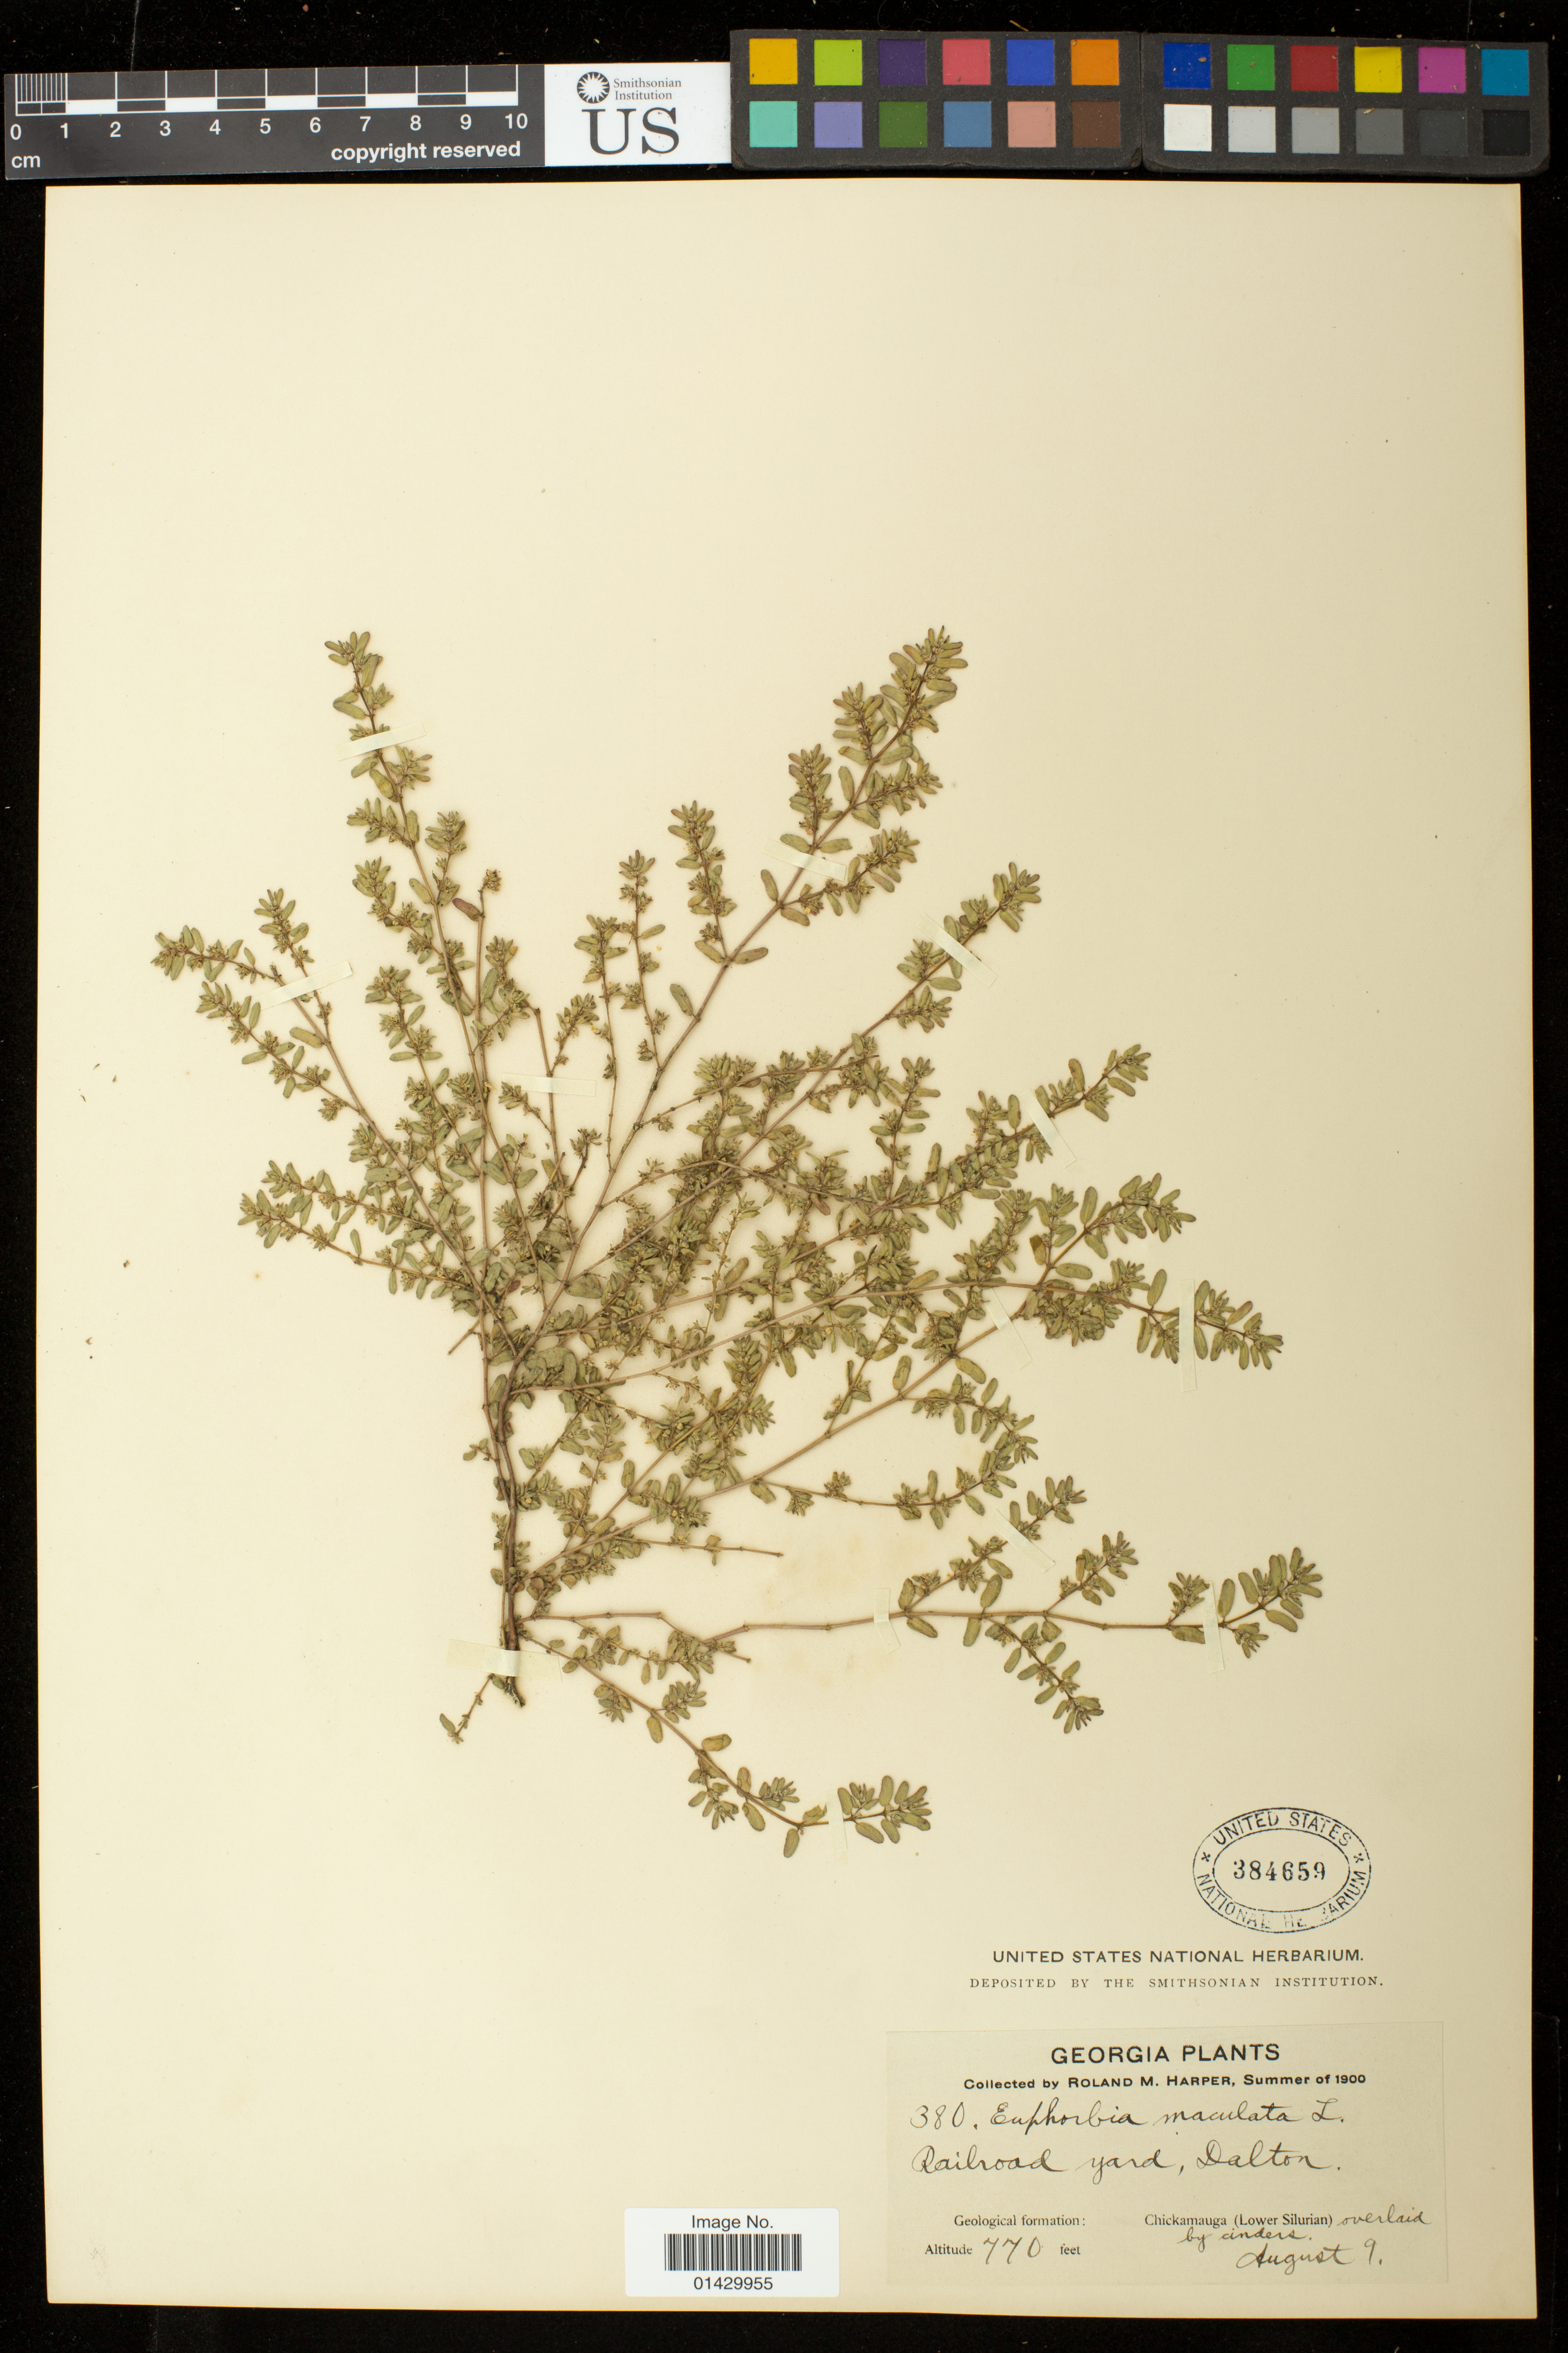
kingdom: Plantae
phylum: Tracheophyta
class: Magnoliopsida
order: Malpighiales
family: Euphorbiaceae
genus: Euphorbia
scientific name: Euphorbia maculata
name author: L.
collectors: R. M. Harper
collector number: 380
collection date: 1900-08-09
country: United States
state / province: Georgia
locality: Railroad yard, Dalton.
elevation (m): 235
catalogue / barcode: US 384659